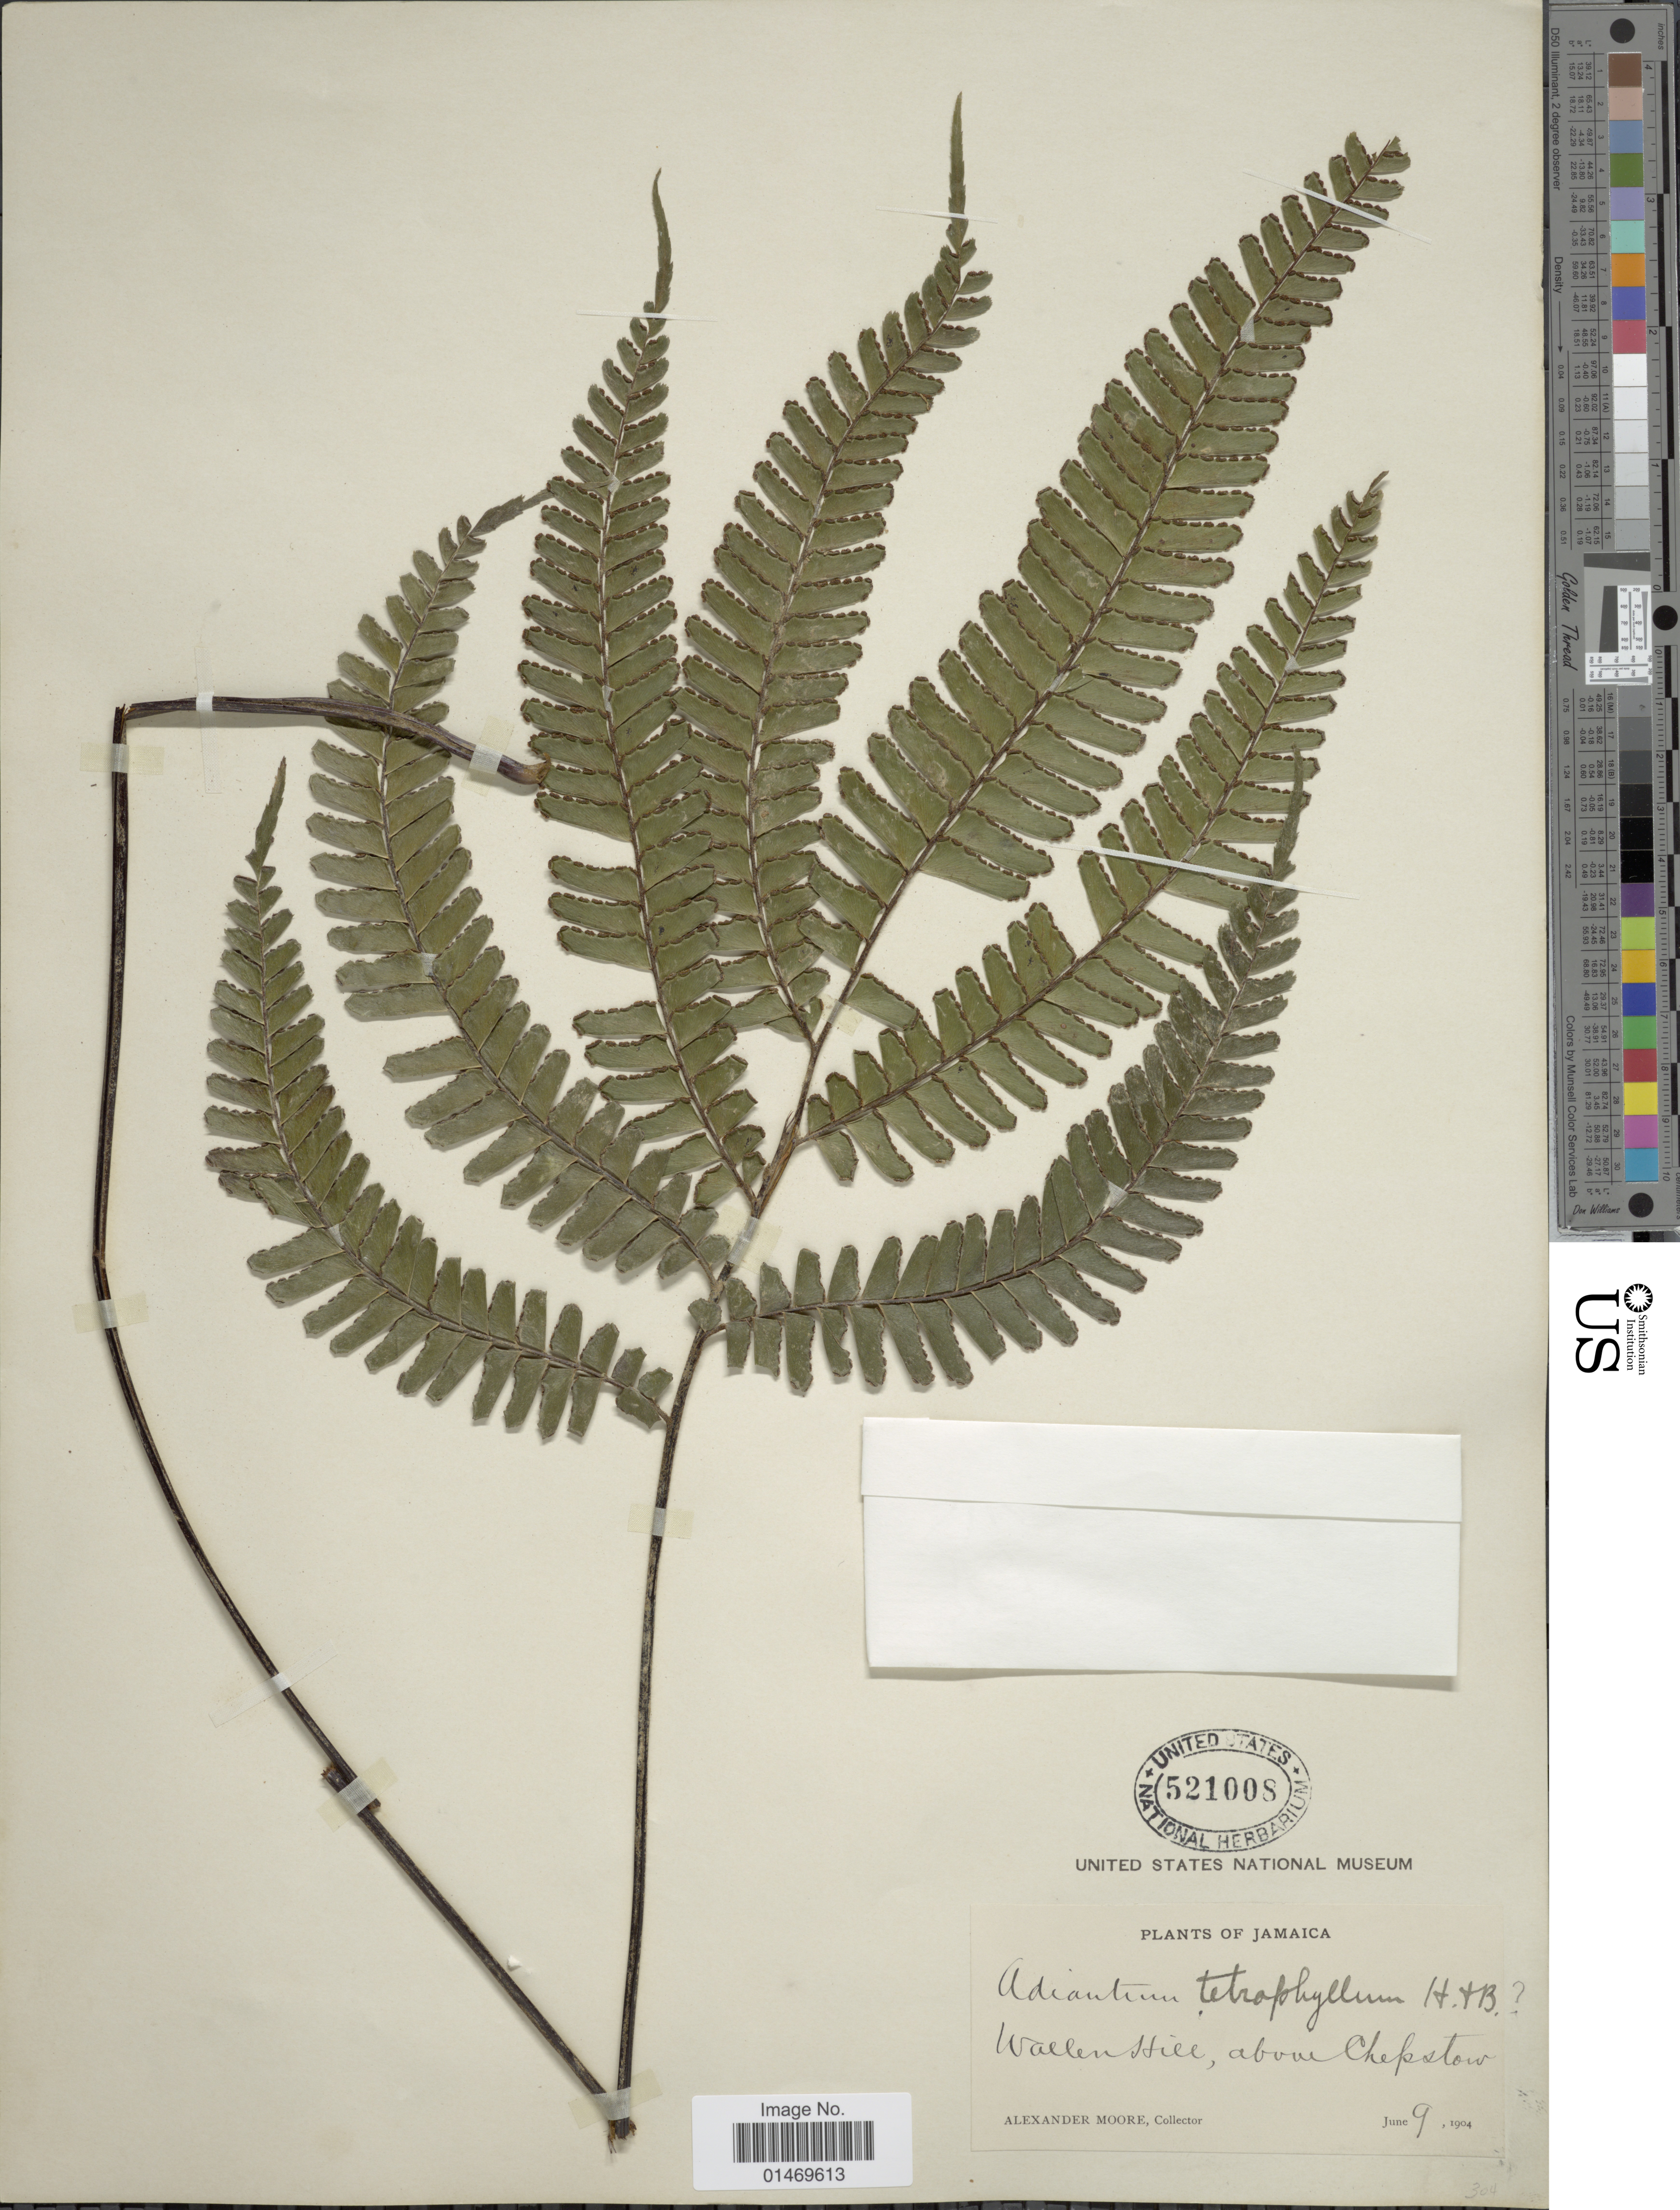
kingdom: Plantae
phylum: Tracheophyta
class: Polypodiopsida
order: Polypodiales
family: Pteridaceae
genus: Adiantum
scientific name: Adiantum tetraphyllum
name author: Humb. & Bonpl. ex Willd.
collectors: A. Moore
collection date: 1904-06-09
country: Jamaica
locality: Wallen Hill, above Chepstow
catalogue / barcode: US 521008